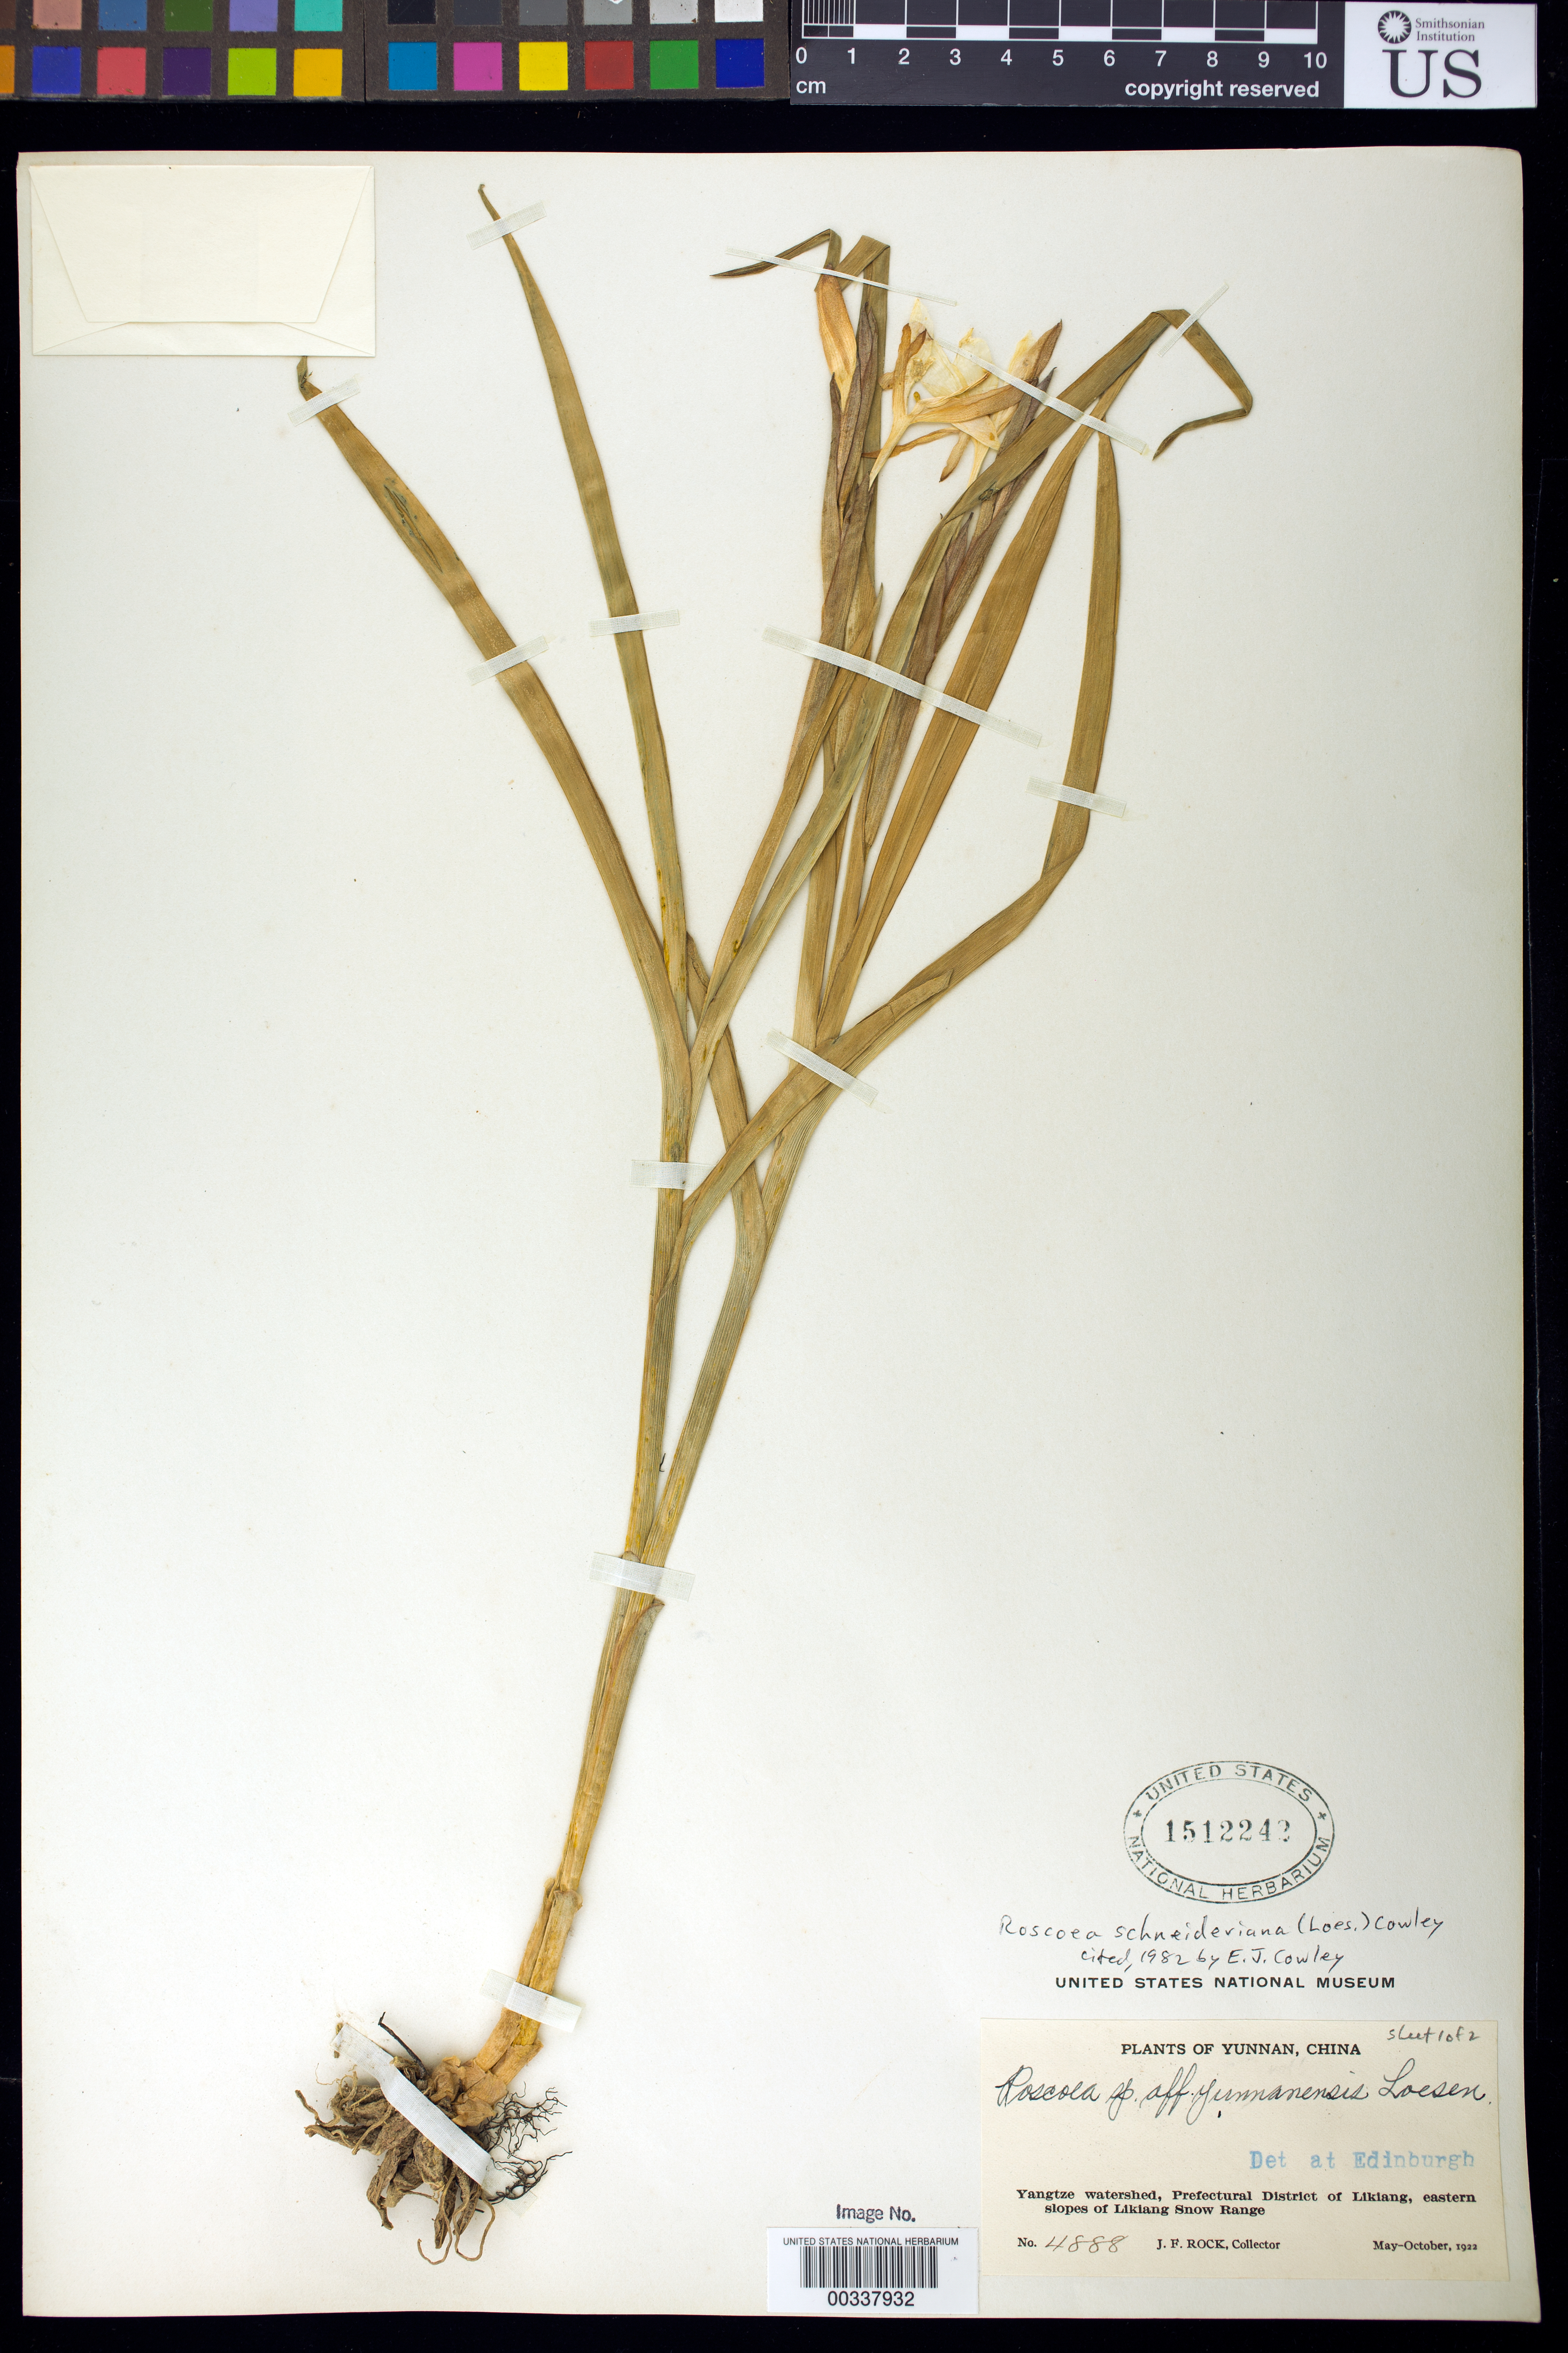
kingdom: Plantae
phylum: Tracheophyta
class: Liliopsida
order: Zingiberales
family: Zingiberaceae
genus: Roscoea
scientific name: Roscoea yunnanensis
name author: Loes.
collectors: J. F. Rock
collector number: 4888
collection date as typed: May 1922 to -- Oct 1922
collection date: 1922-05/1922-10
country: China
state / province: Yunnan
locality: Yangtze watershed, prefectural dist of Likiang, eastern slopes of Likiang snow range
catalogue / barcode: US 1512242